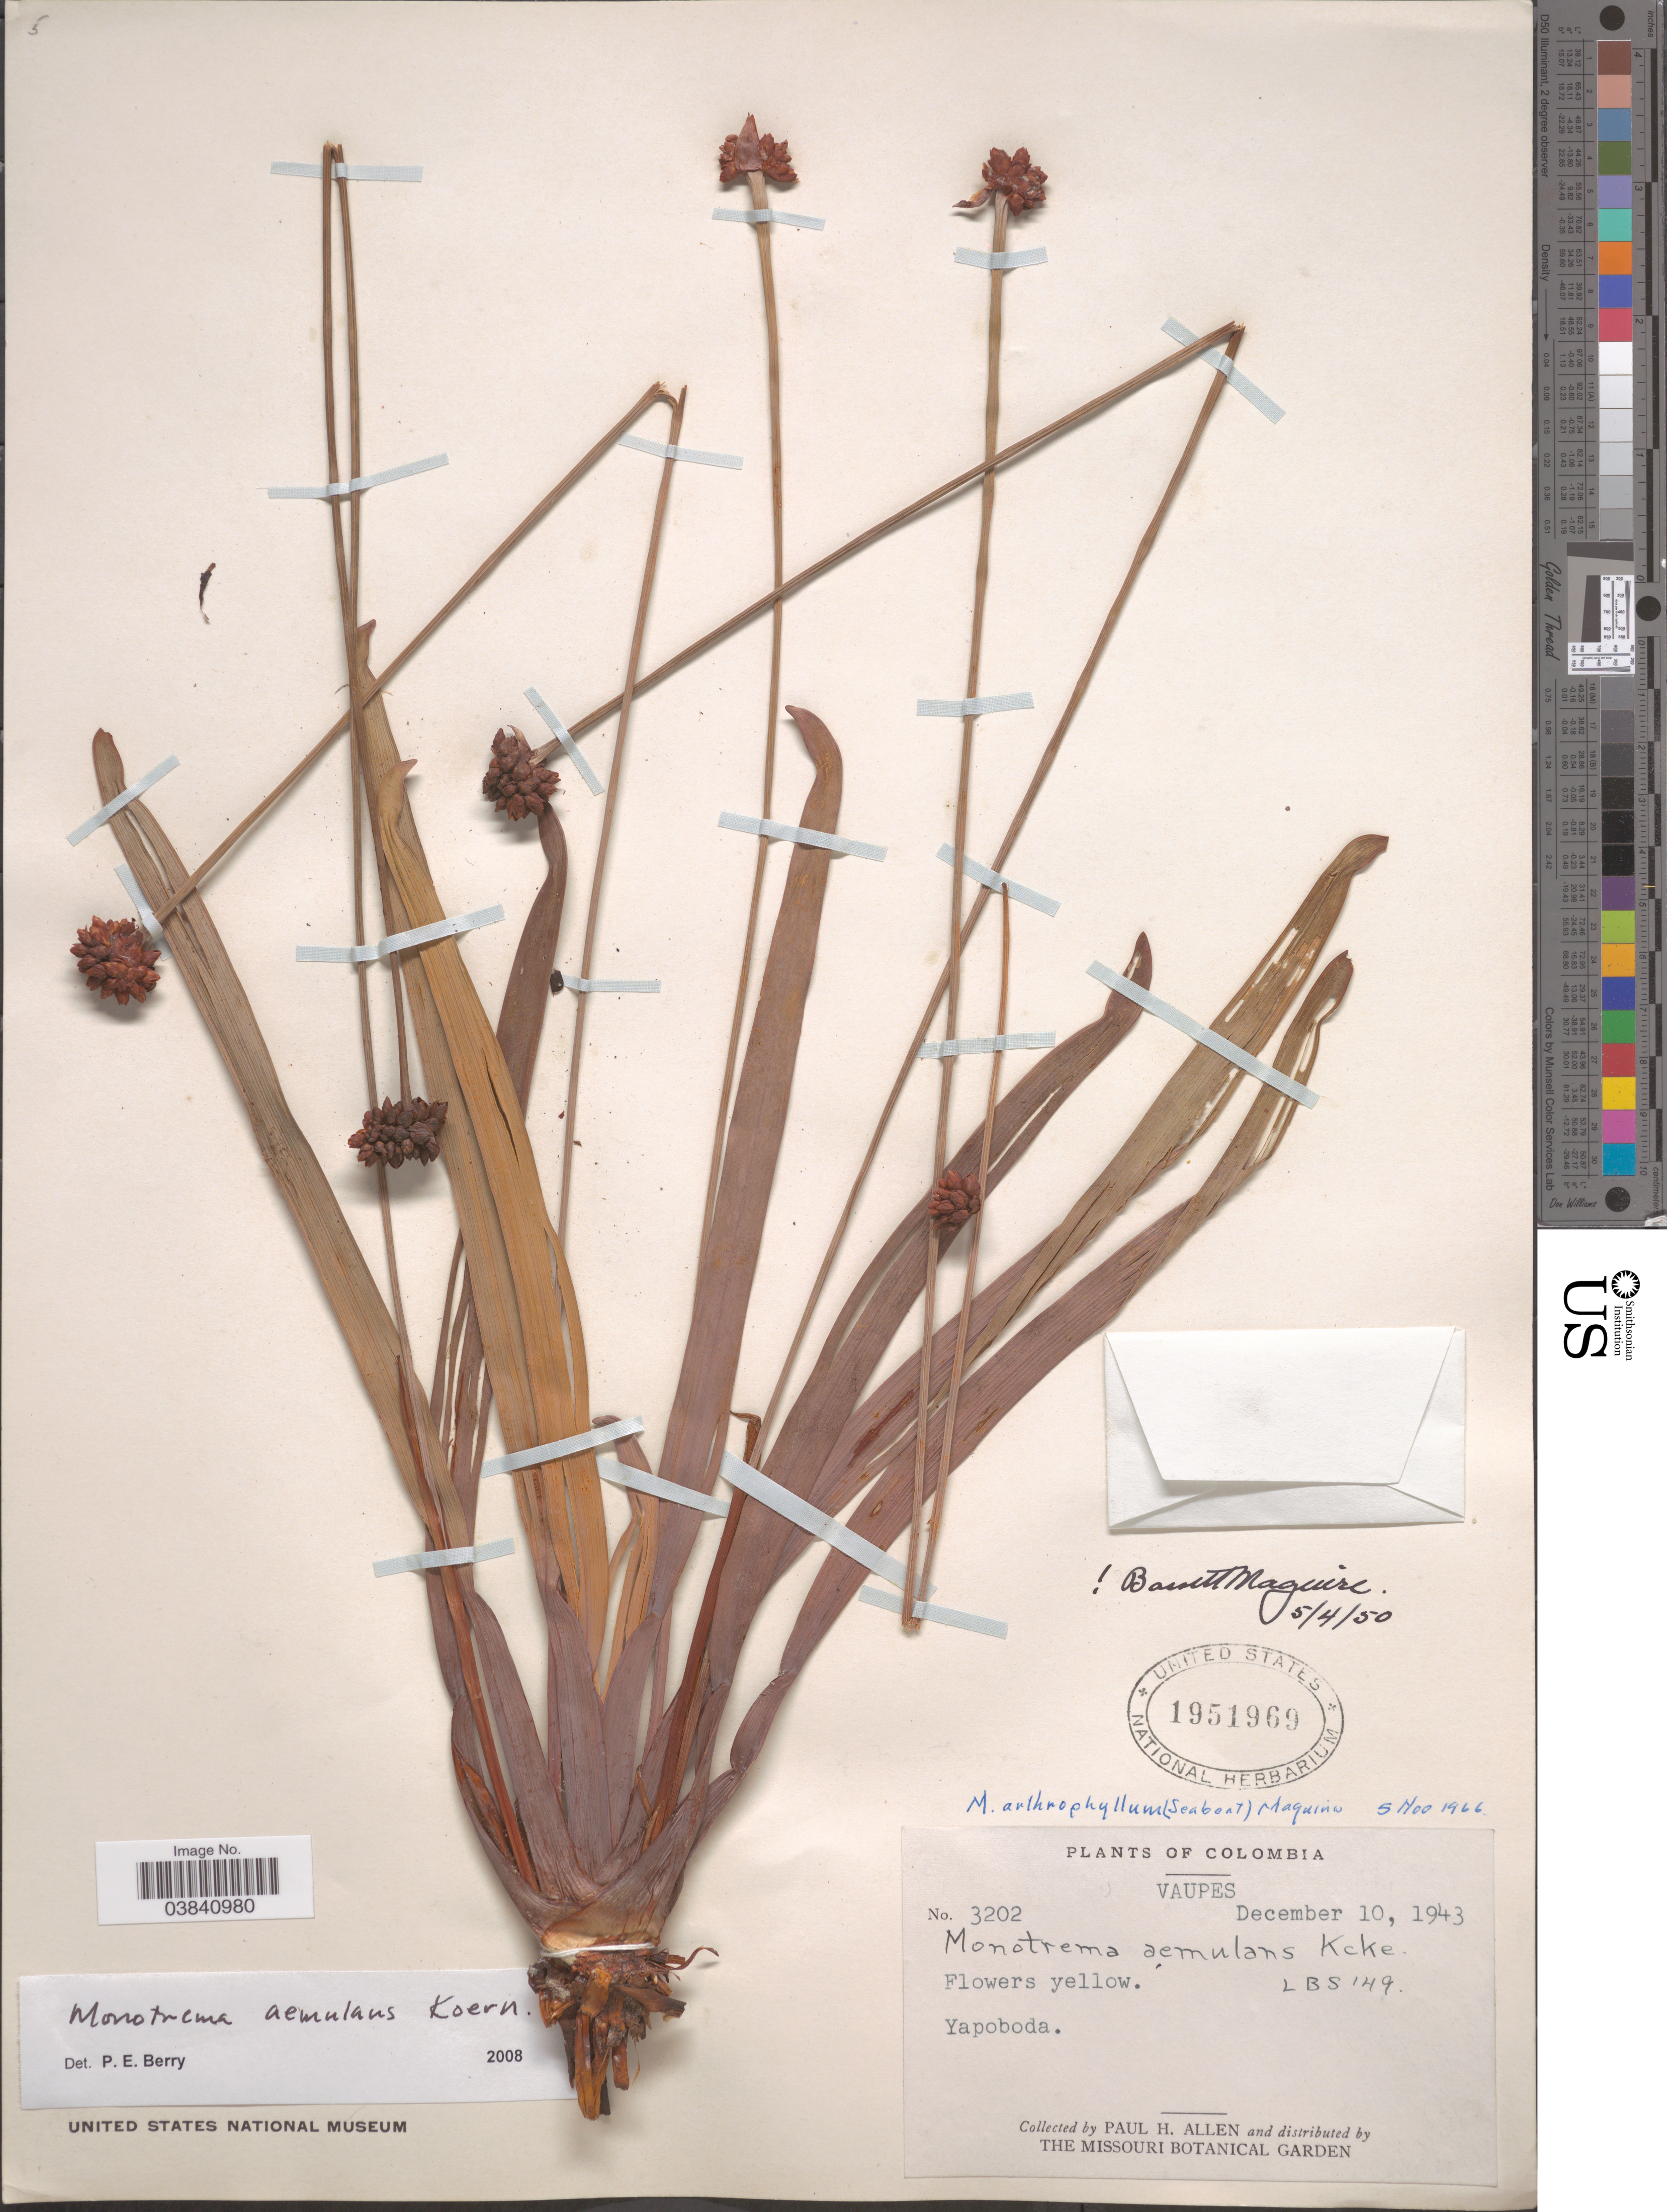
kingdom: Plantae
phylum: Tracheophyta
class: Liliopsida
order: Poales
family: Rapateaceae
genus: Monotrema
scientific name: Monotrema aemulans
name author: Körn.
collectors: P. H. Allen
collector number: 3202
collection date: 1943-12-10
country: Colombia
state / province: Vaupés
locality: Yapoboda.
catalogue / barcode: US 1951969